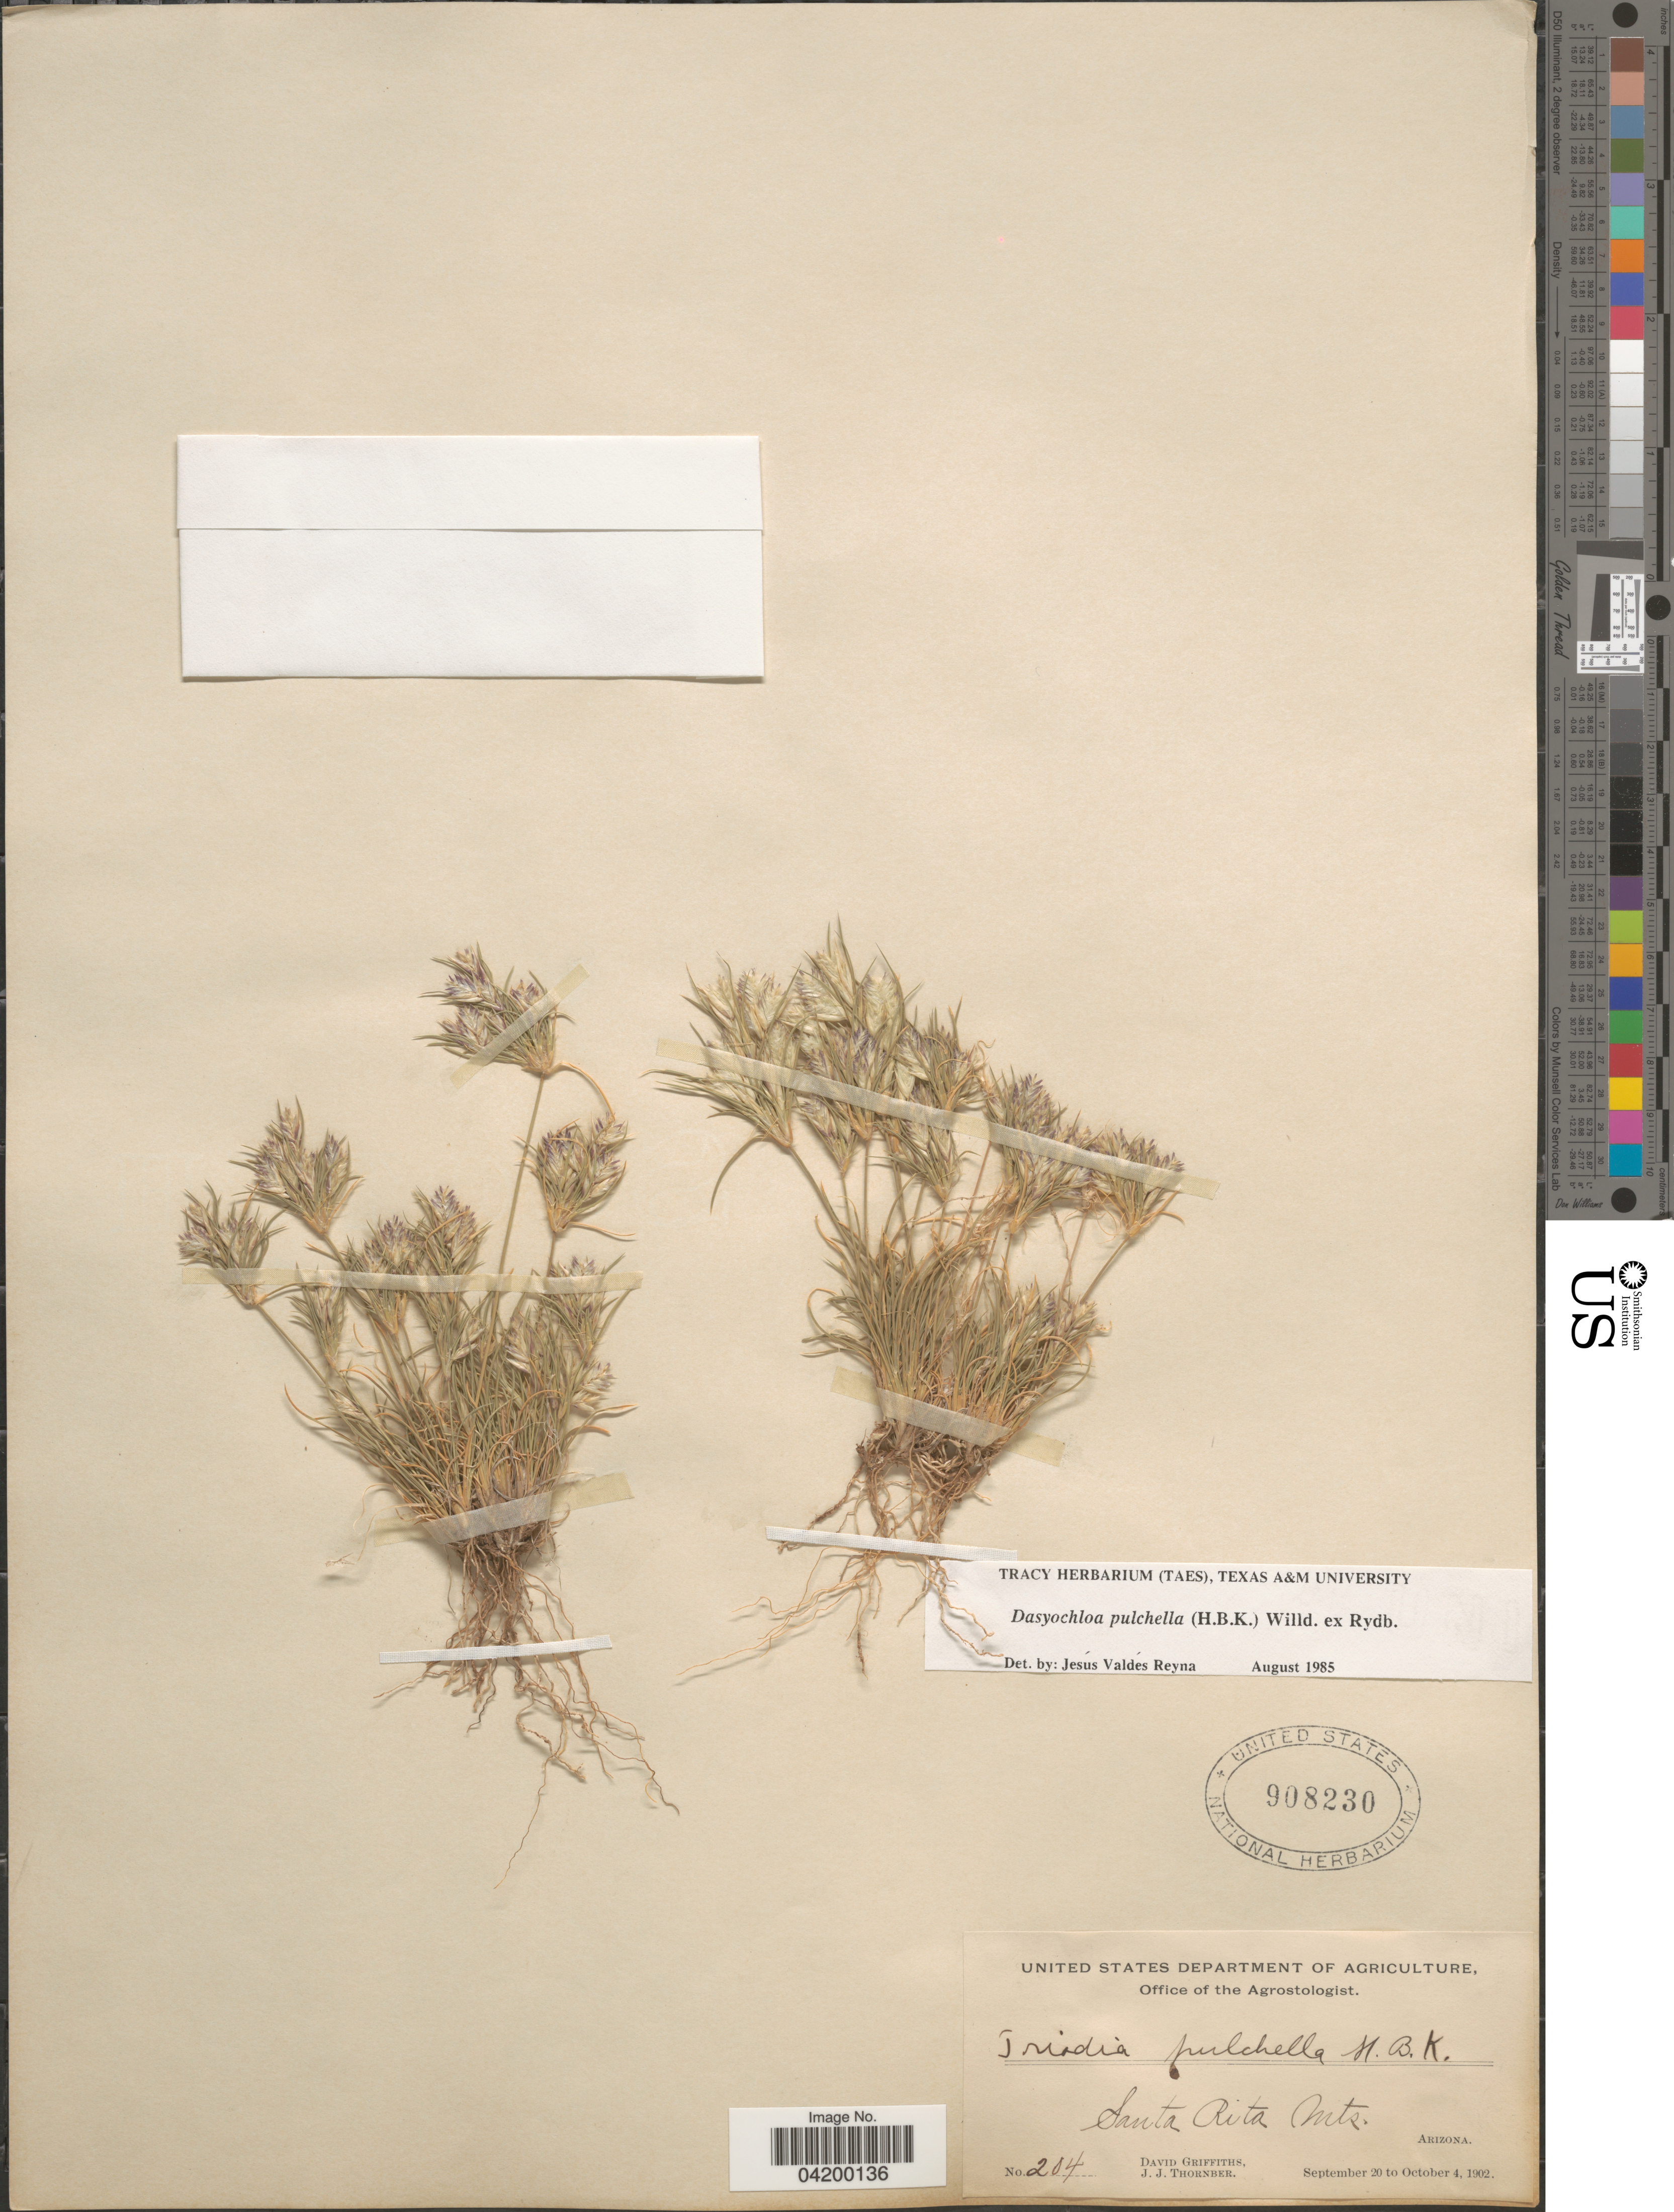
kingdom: Plantae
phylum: Tracheophyta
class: Liliopsida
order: Poales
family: Poaceae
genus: Dasyochloa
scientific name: Dasyochloa pulchella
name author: (Kunth) Willd. ex Rydb.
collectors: D. Griffiths & J. Thornber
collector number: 204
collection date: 1902-09-20/1902-10-04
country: United States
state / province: Arizona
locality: Santa Rita Mts.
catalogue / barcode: US 908230